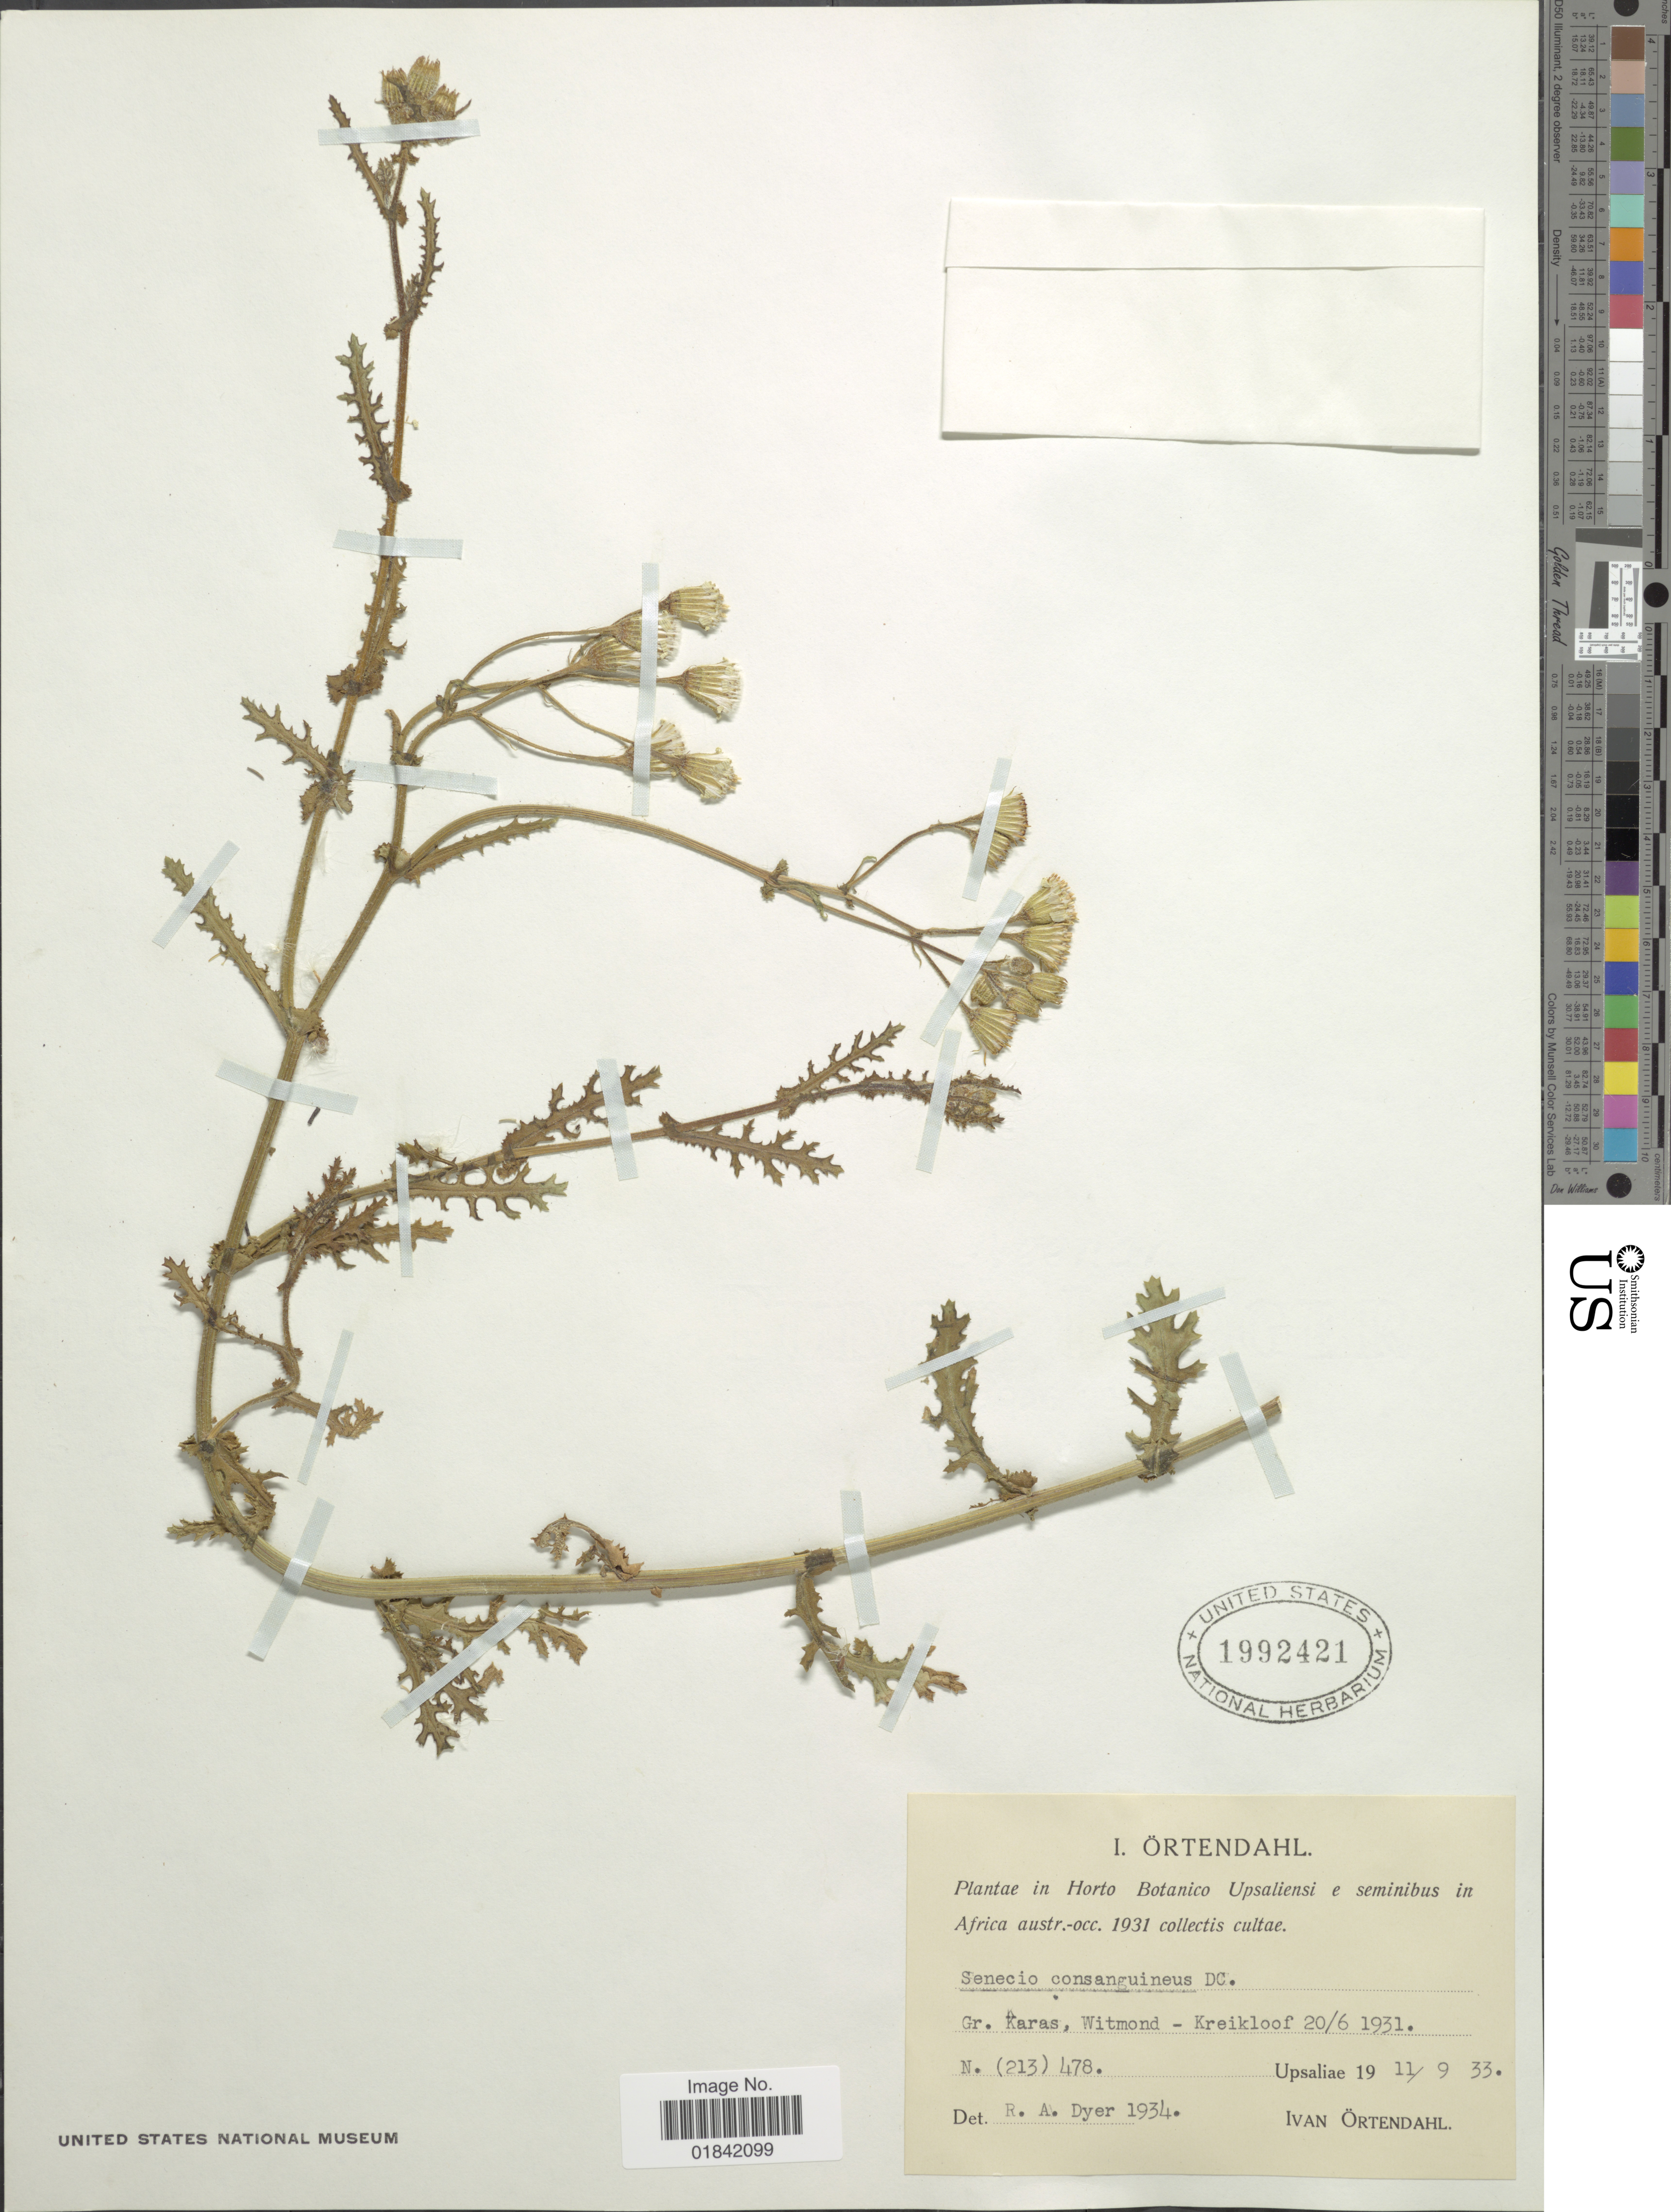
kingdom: Plantae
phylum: Tracheophyta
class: Magnoliopsida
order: Asterales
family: Asteraceae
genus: Senecio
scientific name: Senecio consanguineus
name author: DC.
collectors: I. Ortendahl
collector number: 213/478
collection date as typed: Transcribed d/m/y: 11/9/33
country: Namibia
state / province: Karas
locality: Gr. Karas, Witmond- Kreikloof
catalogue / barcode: US 1992421